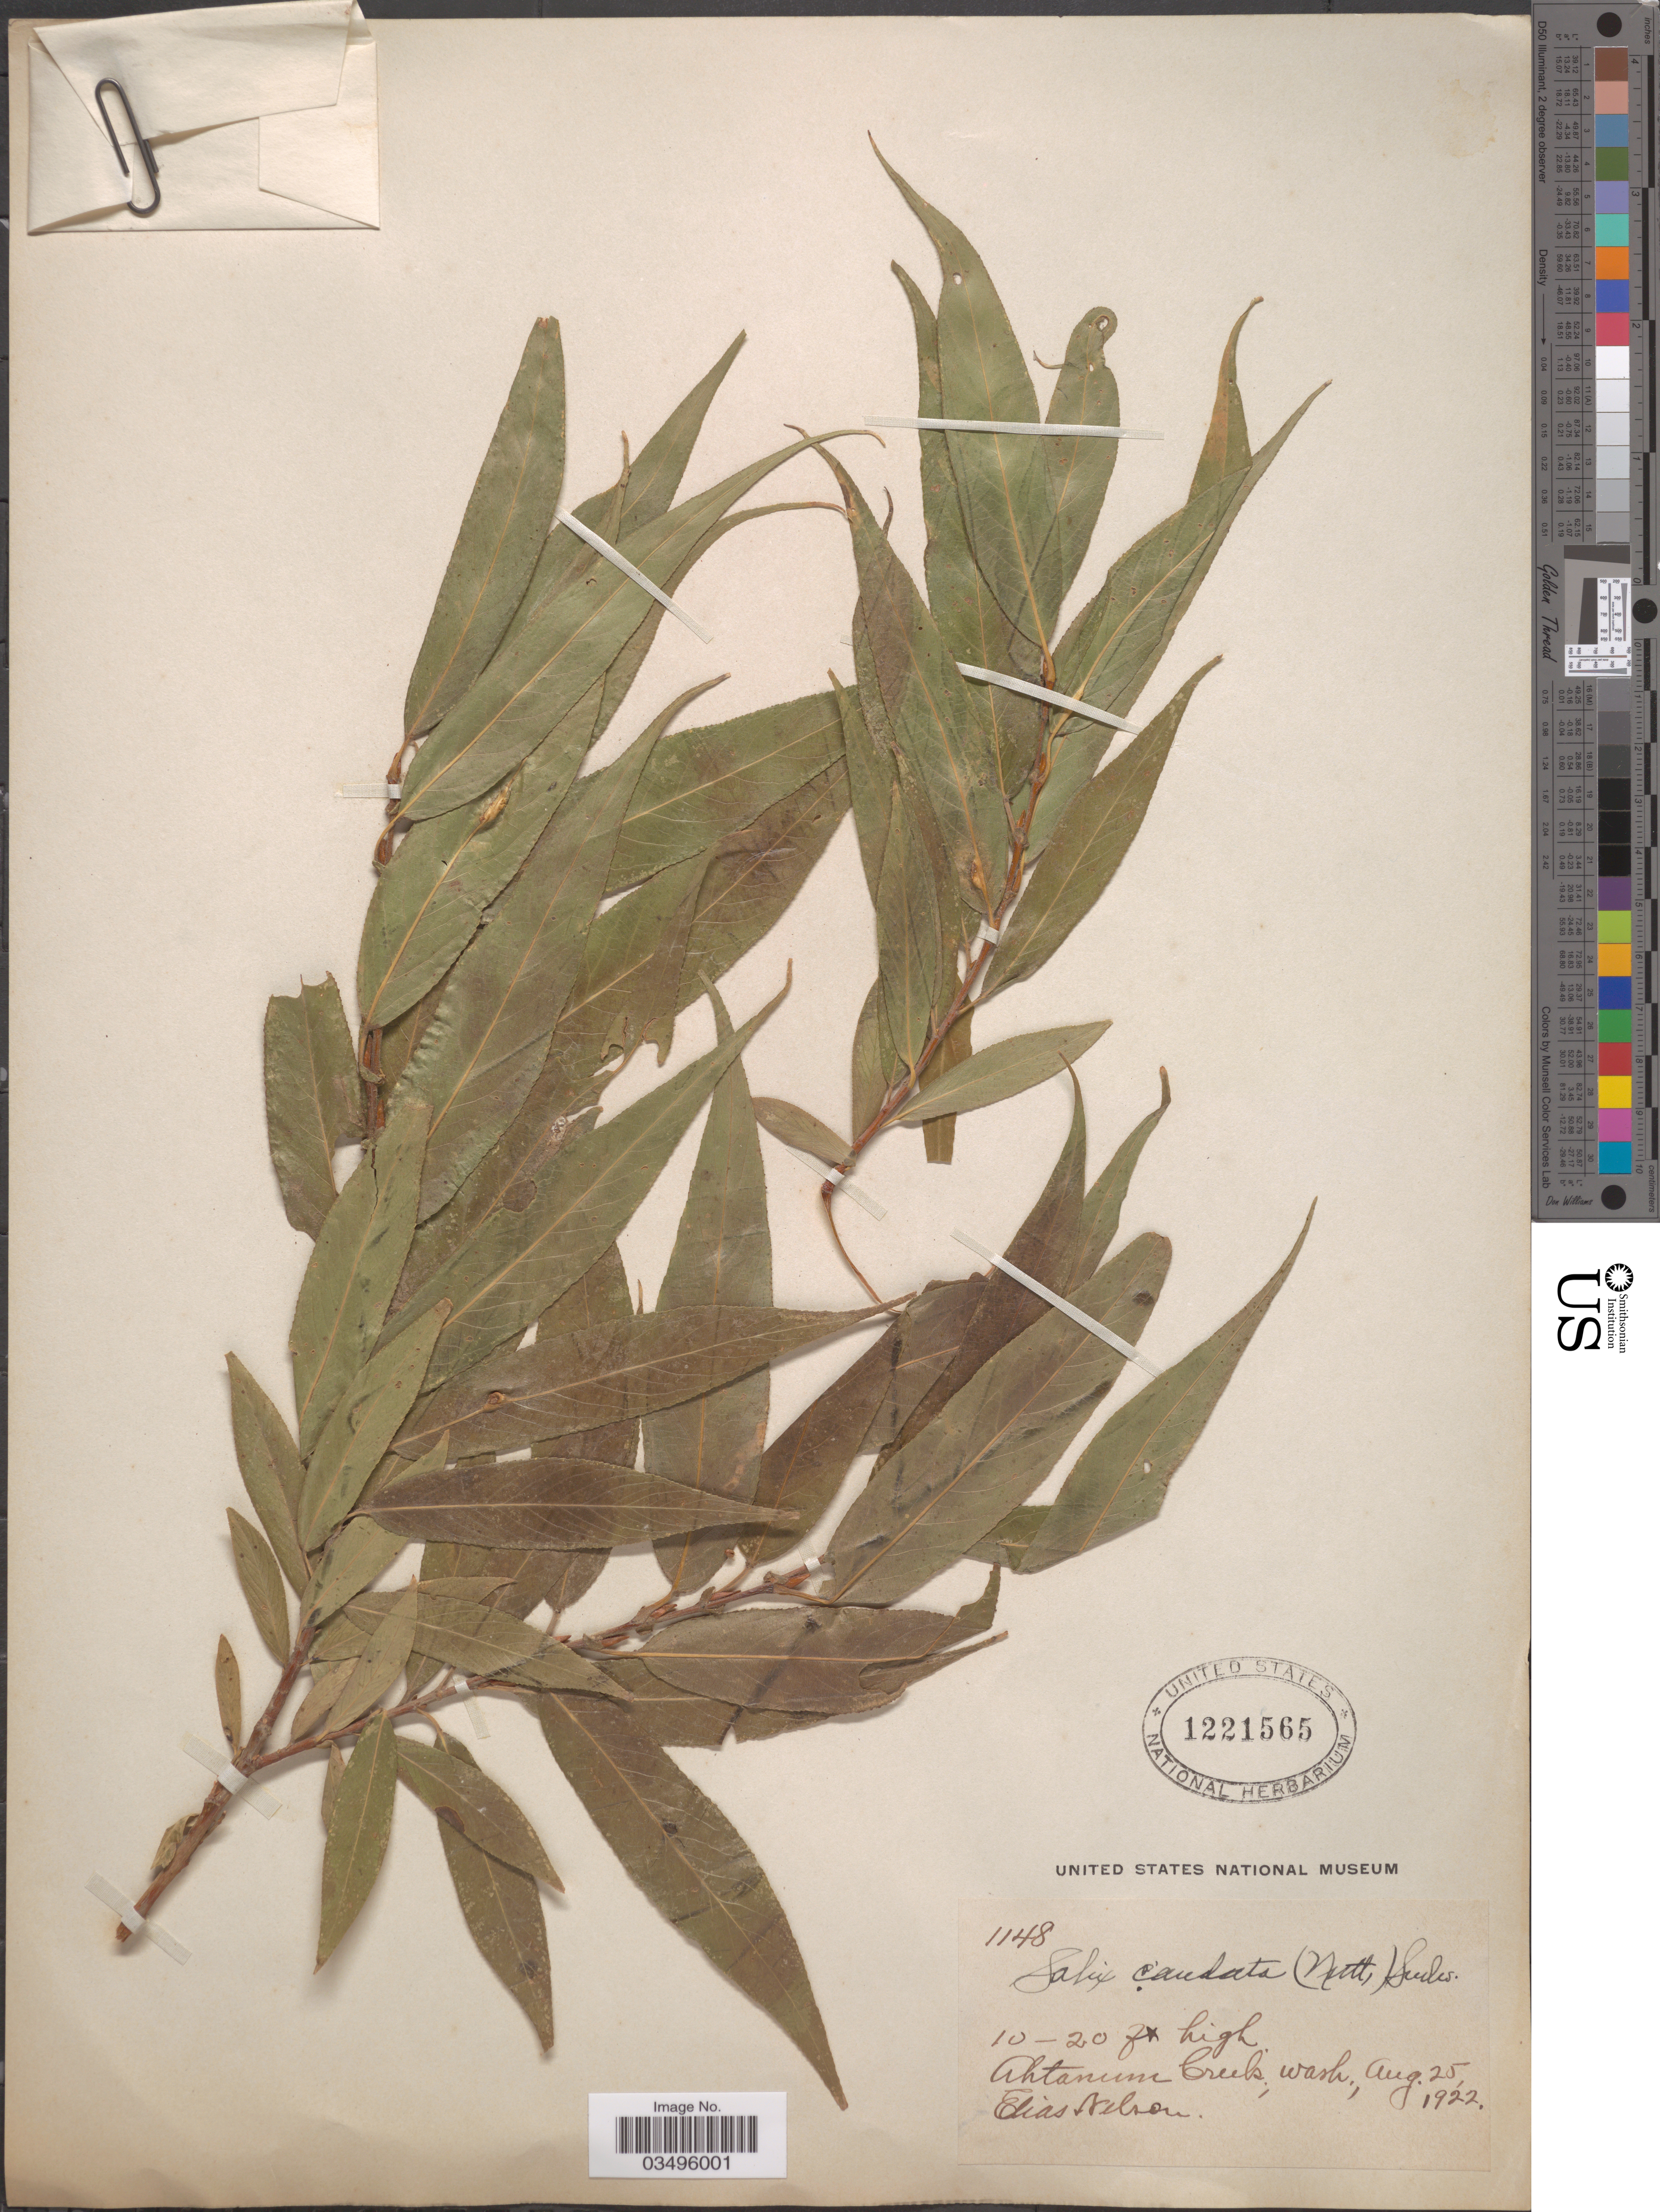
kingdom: Plantae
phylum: Tracheophyta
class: Magnoliopsida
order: Malpighiales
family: Salicaceae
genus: Salix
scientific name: Salix caudata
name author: A. Heller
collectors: E. Nelson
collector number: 1148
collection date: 1922-08-25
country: United States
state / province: Washington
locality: Ahtanum Creek.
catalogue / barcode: US 1221565